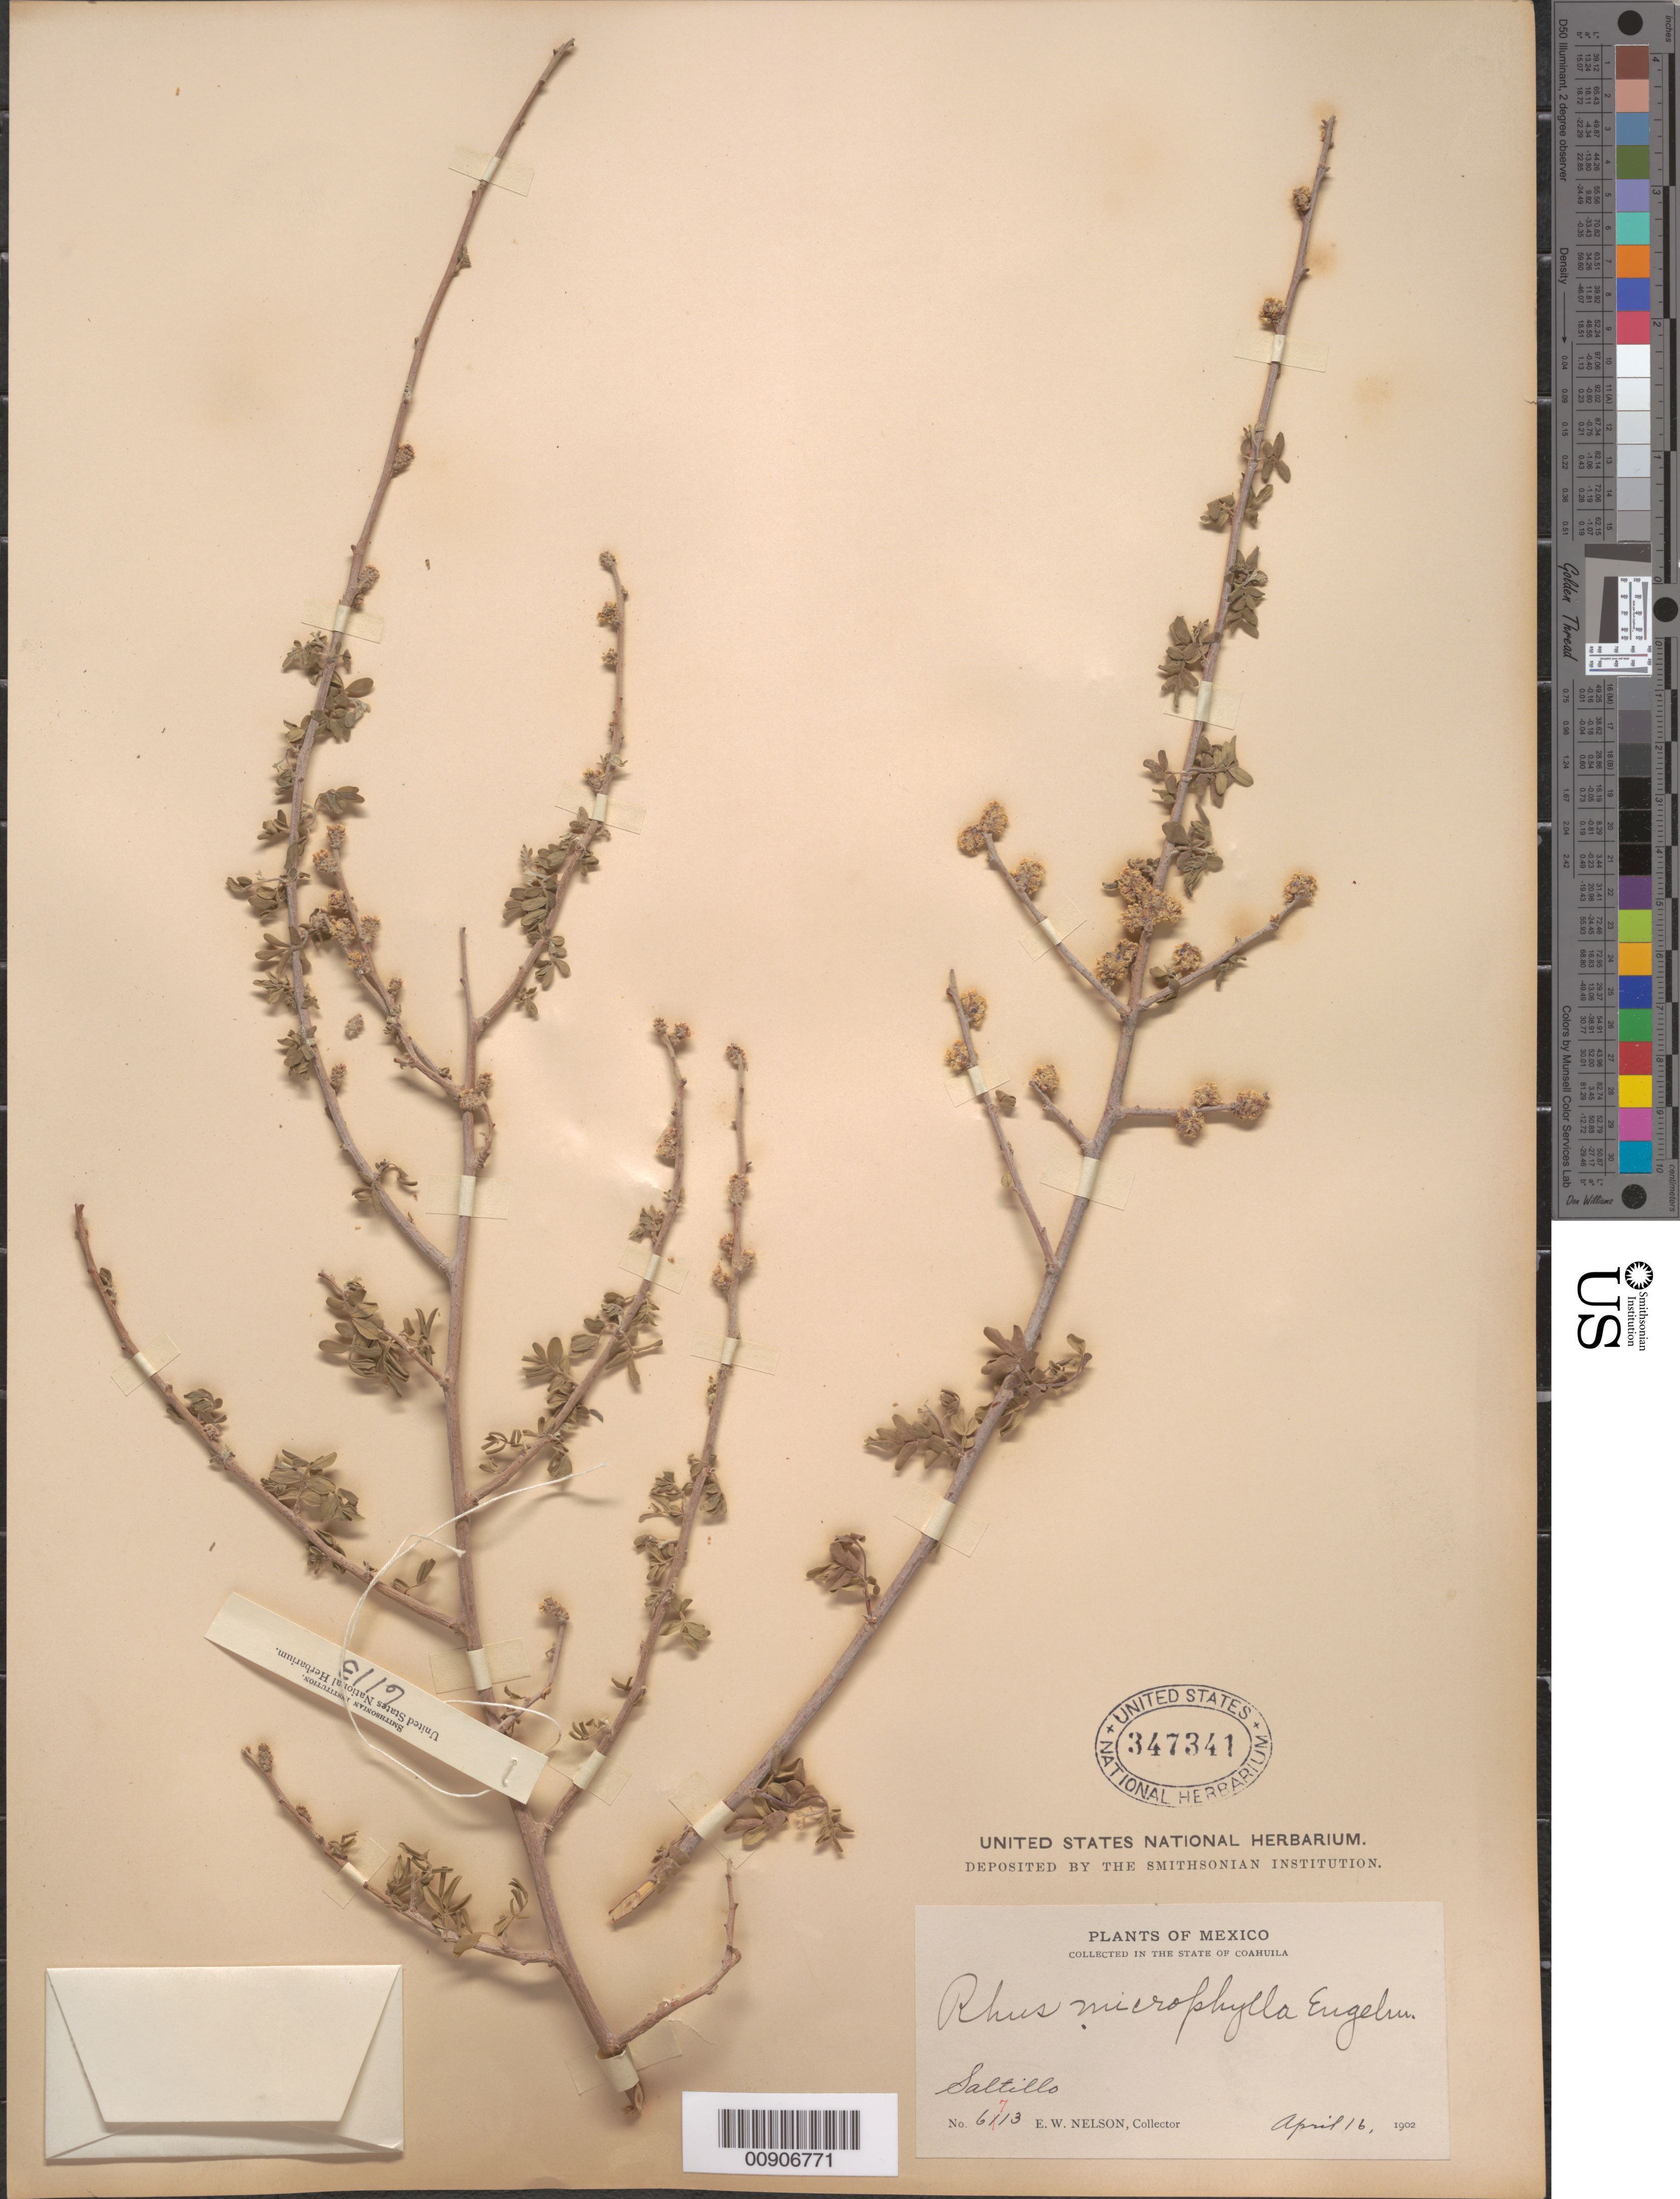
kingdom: Plantae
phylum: Tracheophyta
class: Magnoliopsida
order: Sapindales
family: Anacardiaceae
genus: Rhus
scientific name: Rhus microphylla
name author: Engelm.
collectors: E. W. Nelson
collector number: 6713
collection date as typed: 16 Apr 1902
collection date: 1902-04-16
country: Mexico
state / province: Coahuila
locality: Saltillo State of Coahuila.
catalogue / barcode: US 347341